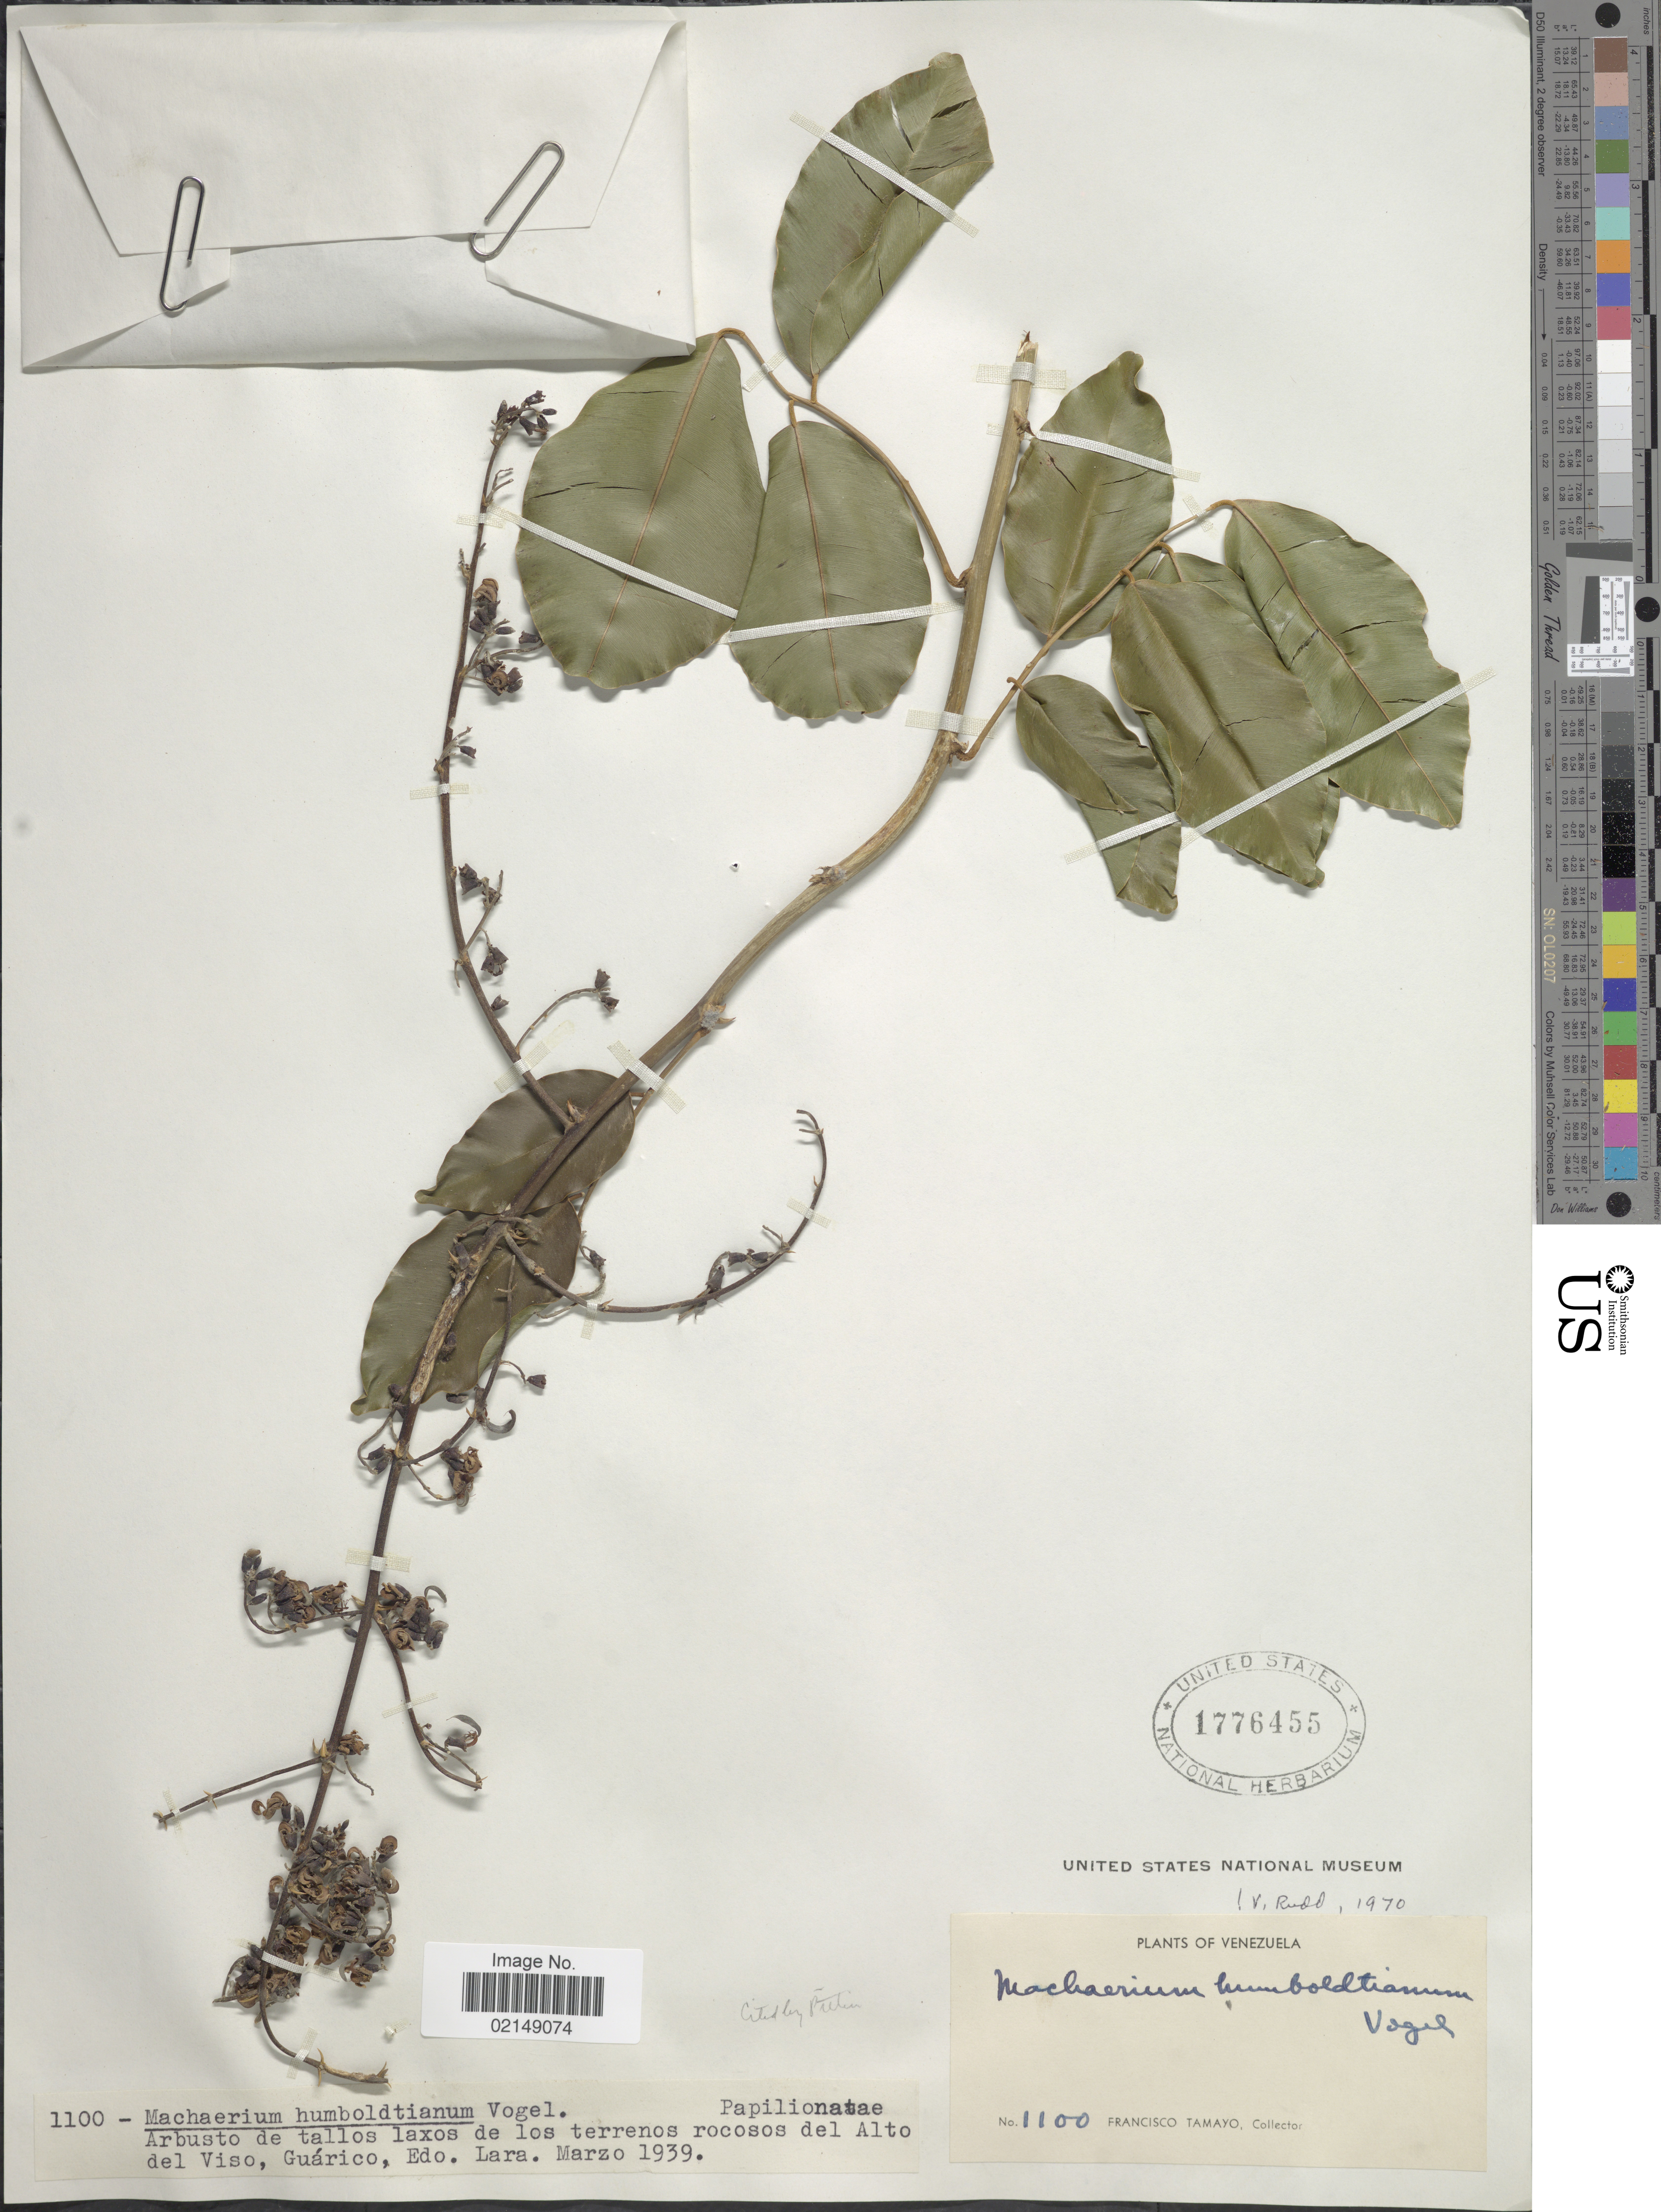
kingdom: Plantae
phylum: Tracheophyta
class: Magnoliopsida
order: Fabales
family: Fabaceae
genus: Machaerium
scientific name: Machaerium humboldtianum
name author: Vogel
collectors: F. Tamayo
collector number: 1100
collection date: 1939-03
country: Venezuela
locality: Terrenos rocosos del Alto del Viso, Guarico. Edo. Lara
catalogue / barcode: US 1776455